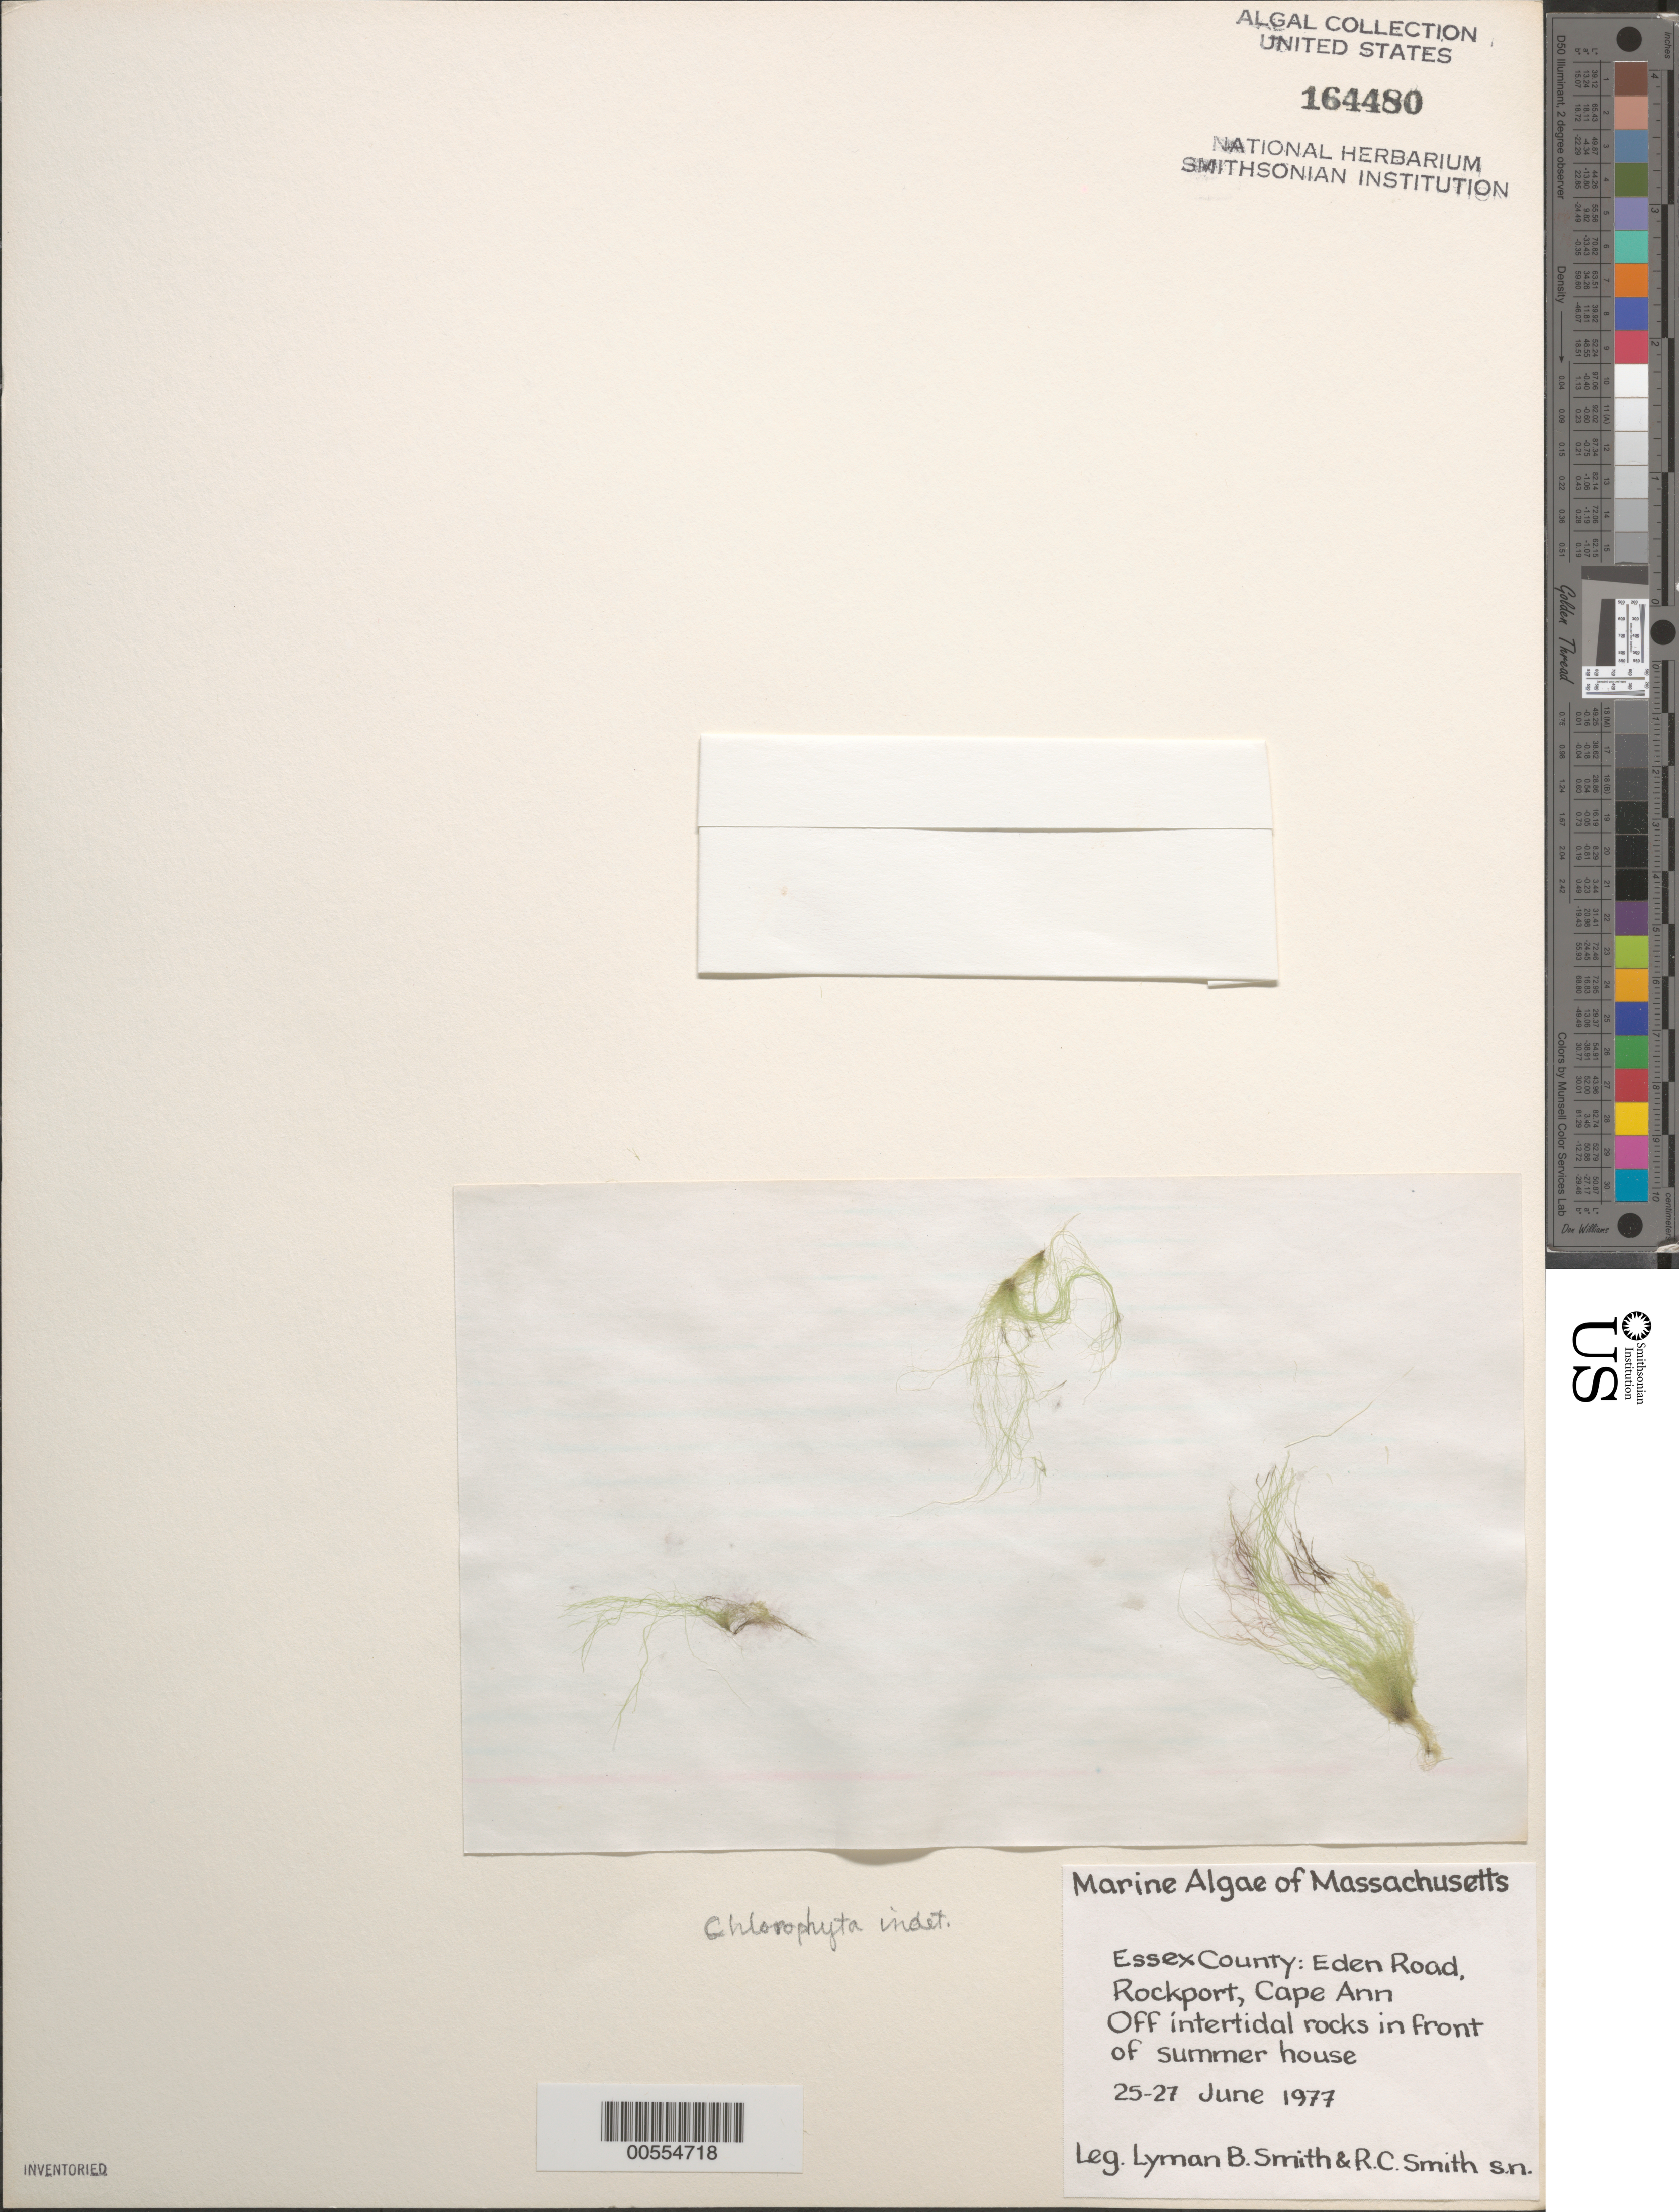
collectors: L. Smith & R. C. Smith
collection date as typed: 25 Jun 1977 to 27 Jun 1977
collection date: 1977-06-25/1977-06-27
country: United States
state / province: Massachusetts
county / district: Essex County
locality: Cape Ann, Rockport, Eden Road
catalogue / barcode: US 164480